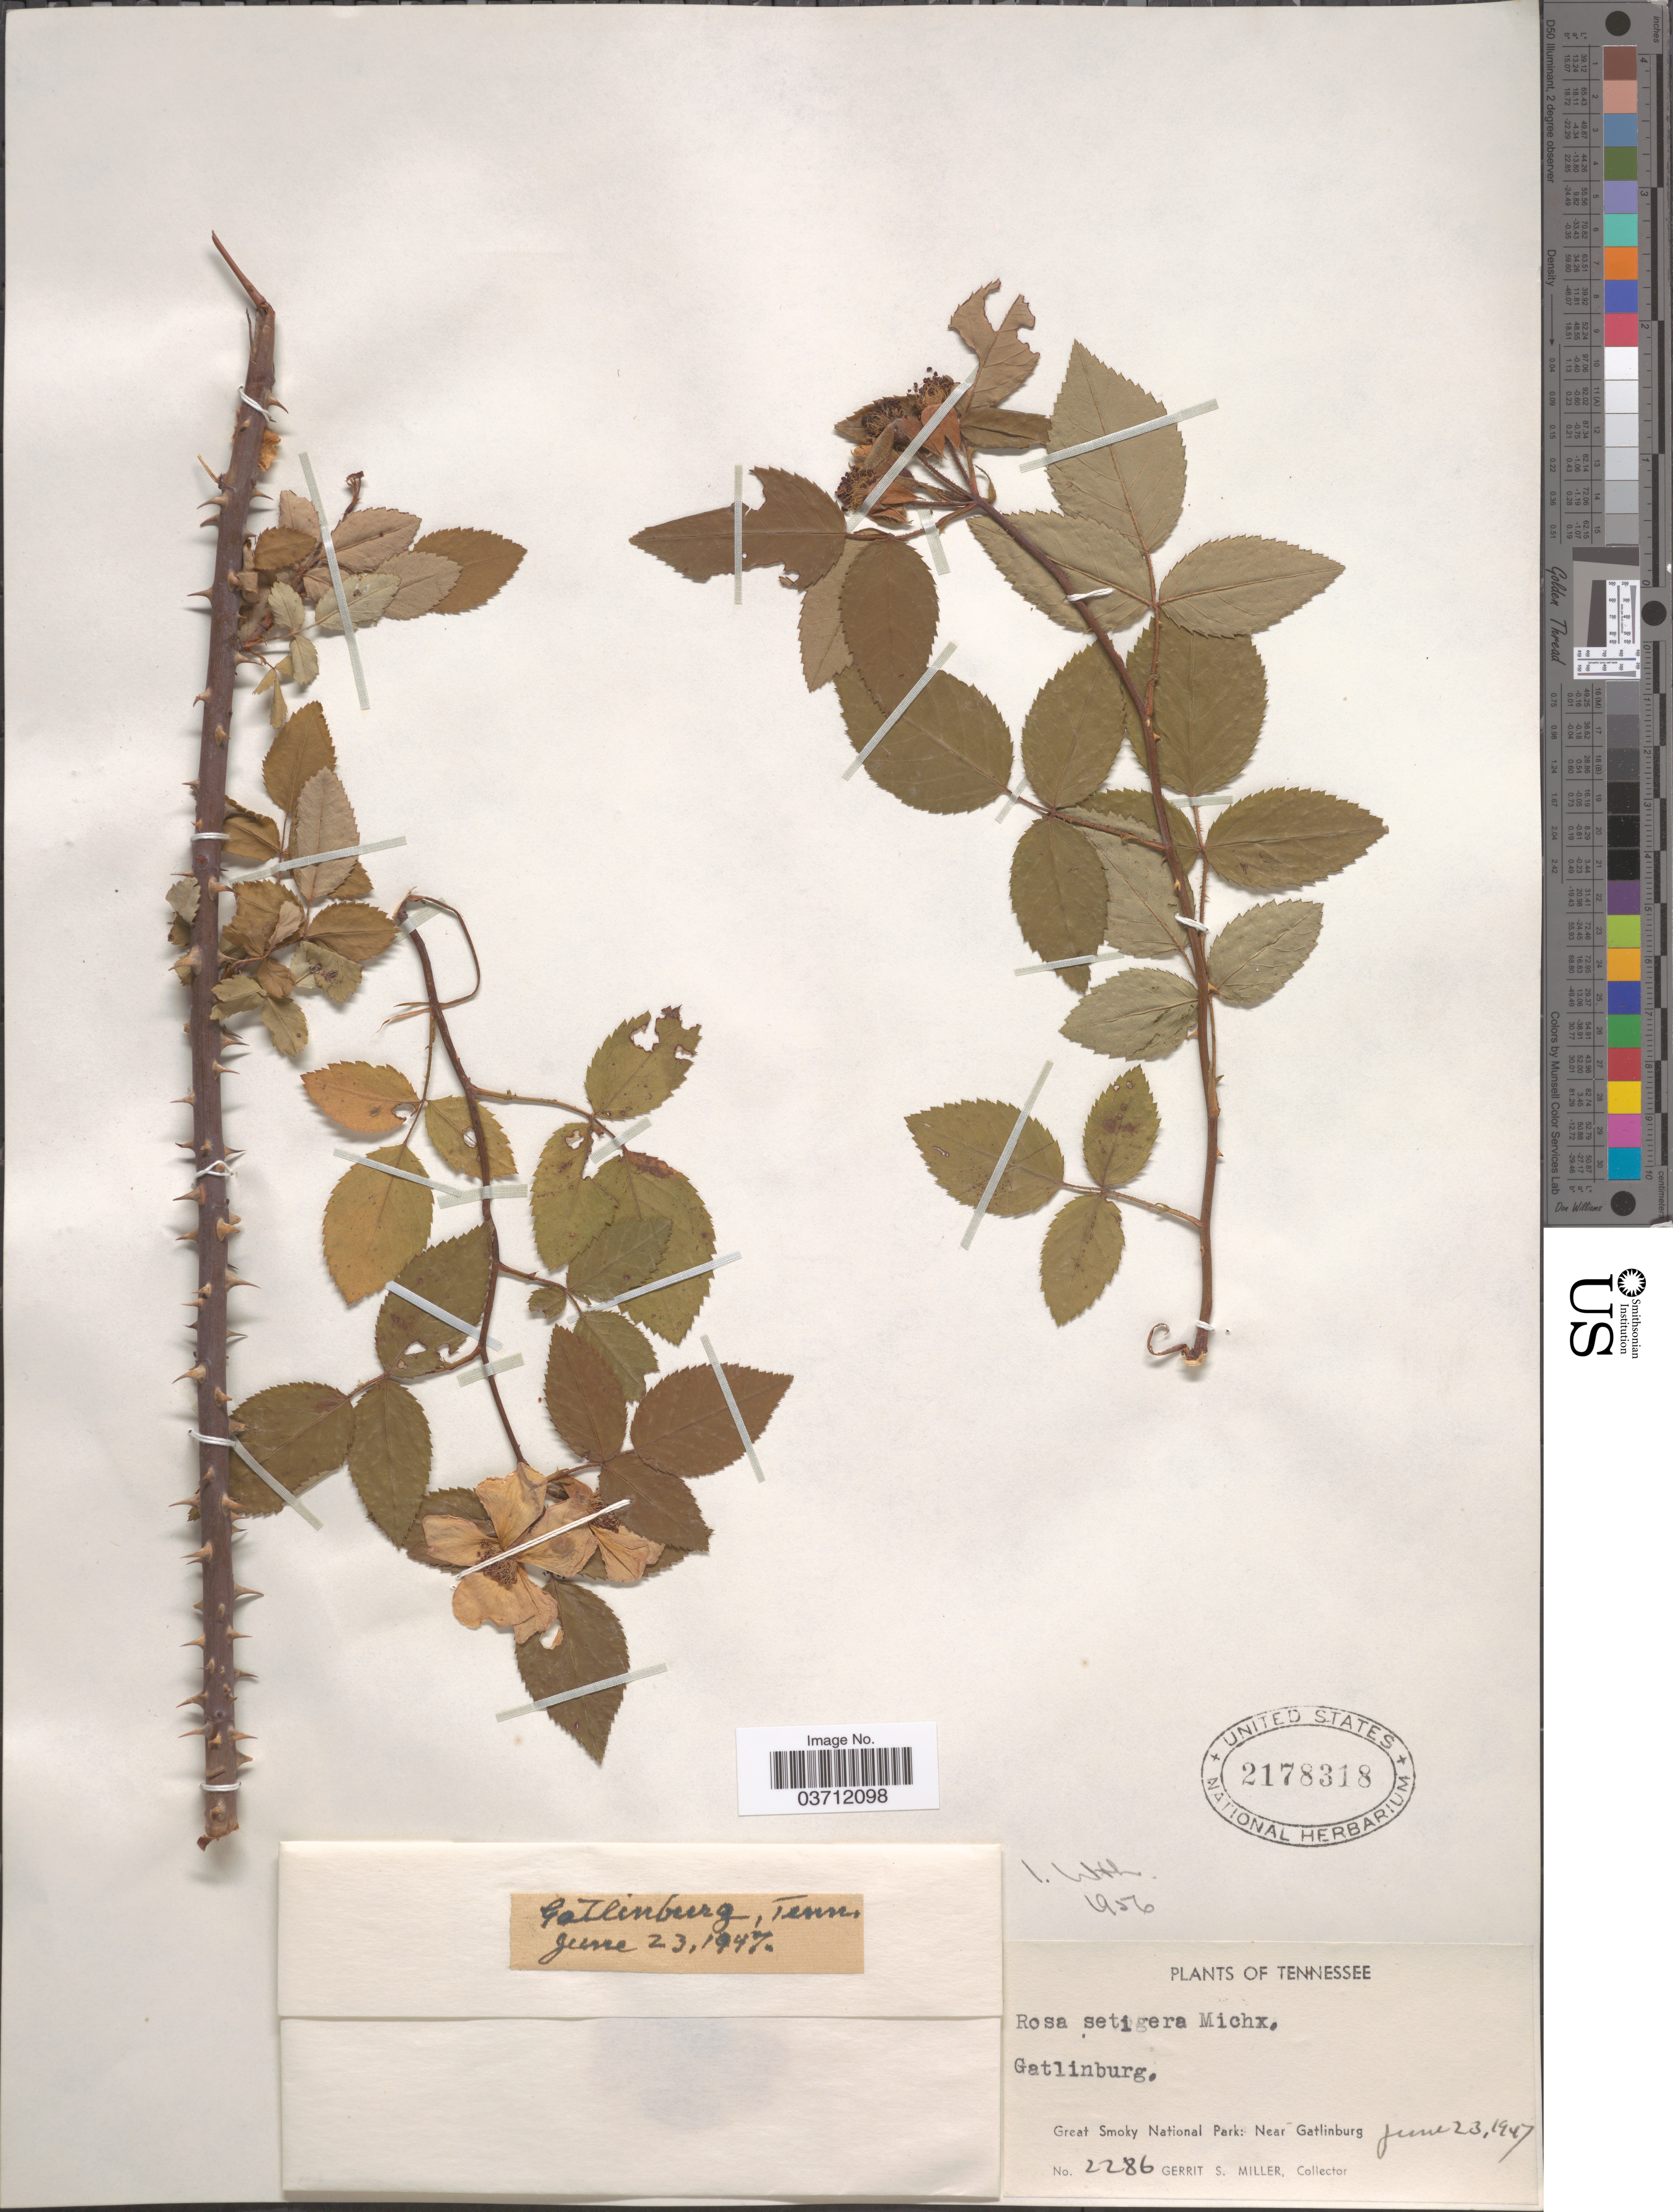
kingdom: Plantae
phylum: Tracheophyta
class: Magnoliopsida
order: Rosales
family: Rosaceae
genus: Rosa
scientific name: Rosa setigera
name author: Michx.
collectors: G. S. Miller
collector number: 2286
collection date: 1947-06-23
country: United States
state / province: Tennessee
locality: Gatlinburg. Great Smoky National Park: Near Gatlinburg.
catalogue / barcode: US 2178318